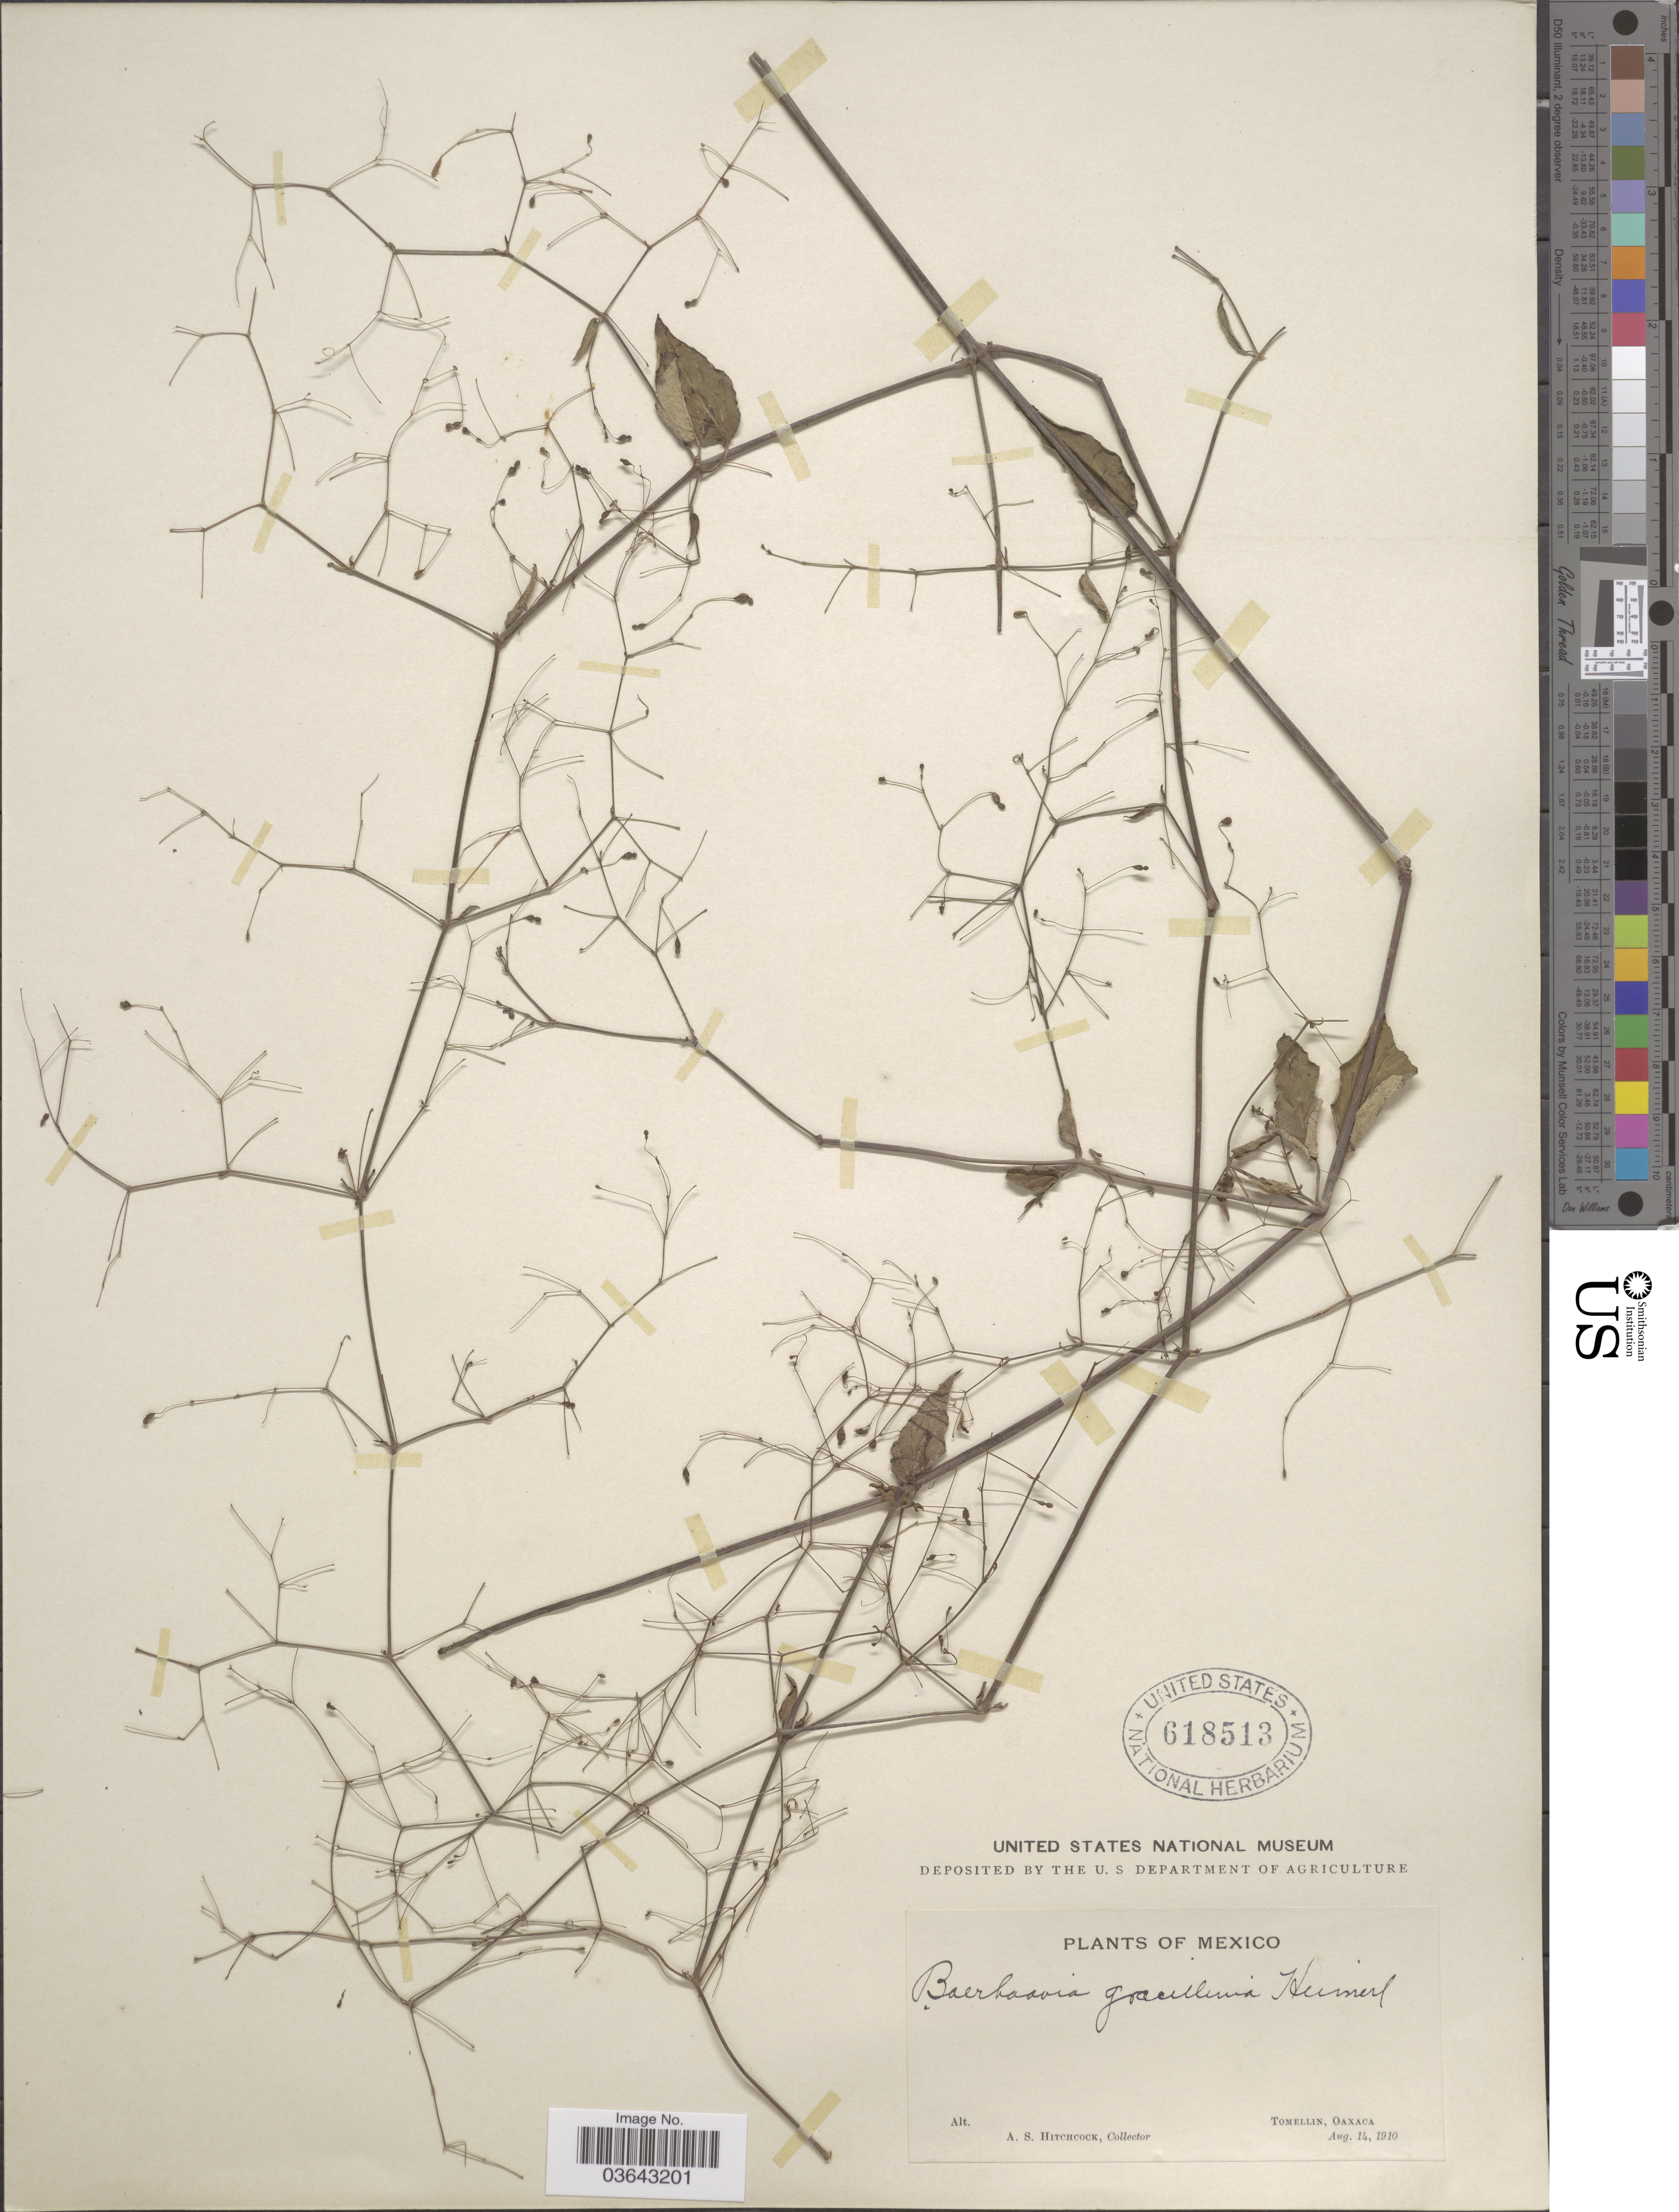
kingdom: Plantae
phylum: Tracheophyta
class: Magnoliopsida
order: Caryophyllales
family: Nyctaginaceae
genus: Boerhavia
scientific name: Boerhavia gracillima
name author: Heimerl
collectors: A. S. Hitchcock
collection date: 1910-08-14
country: Mexico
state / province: Oaxaca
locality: Tomellin.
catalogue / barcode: US 618513